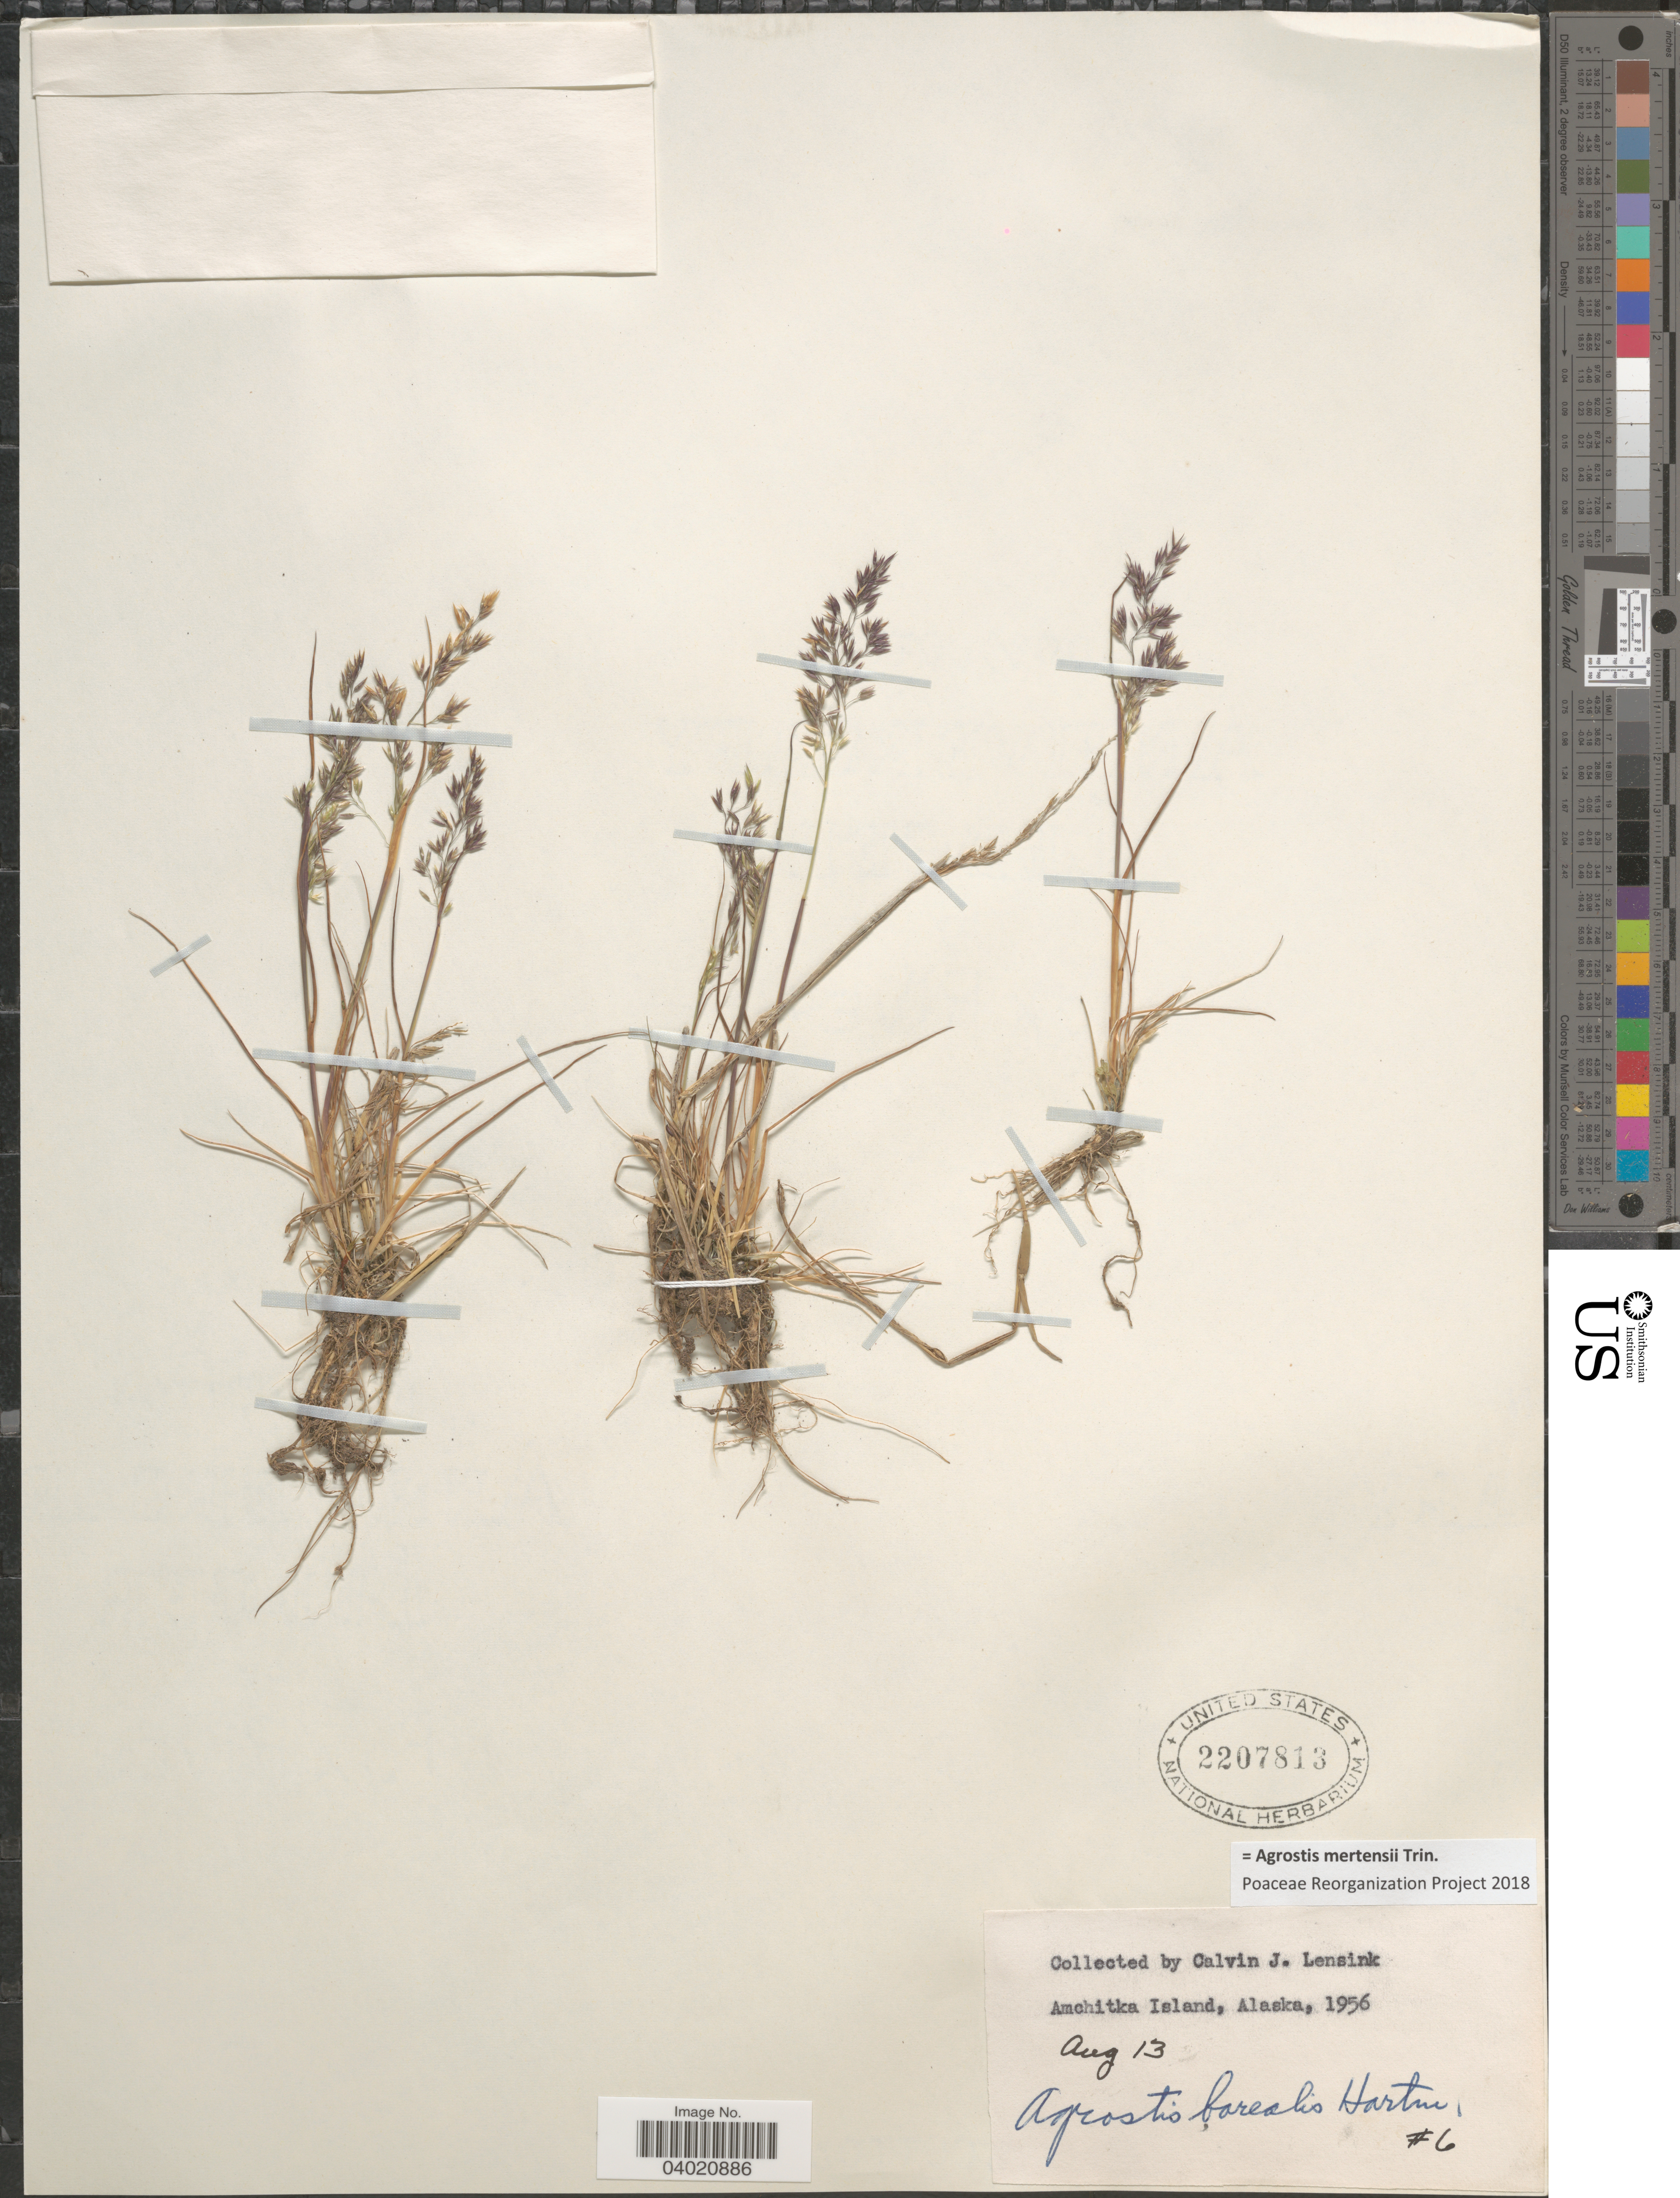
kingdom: Plantae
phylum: Tracheophyta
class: Liliopsida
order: Poales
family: Poaceae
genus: Agrostis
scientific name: Agrostis mertensii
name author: Trin.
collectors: C. Lensink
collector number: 6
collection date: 1956-08-13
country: United States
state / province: Alaska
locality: Amchitka Island.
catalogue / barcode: US 2207813